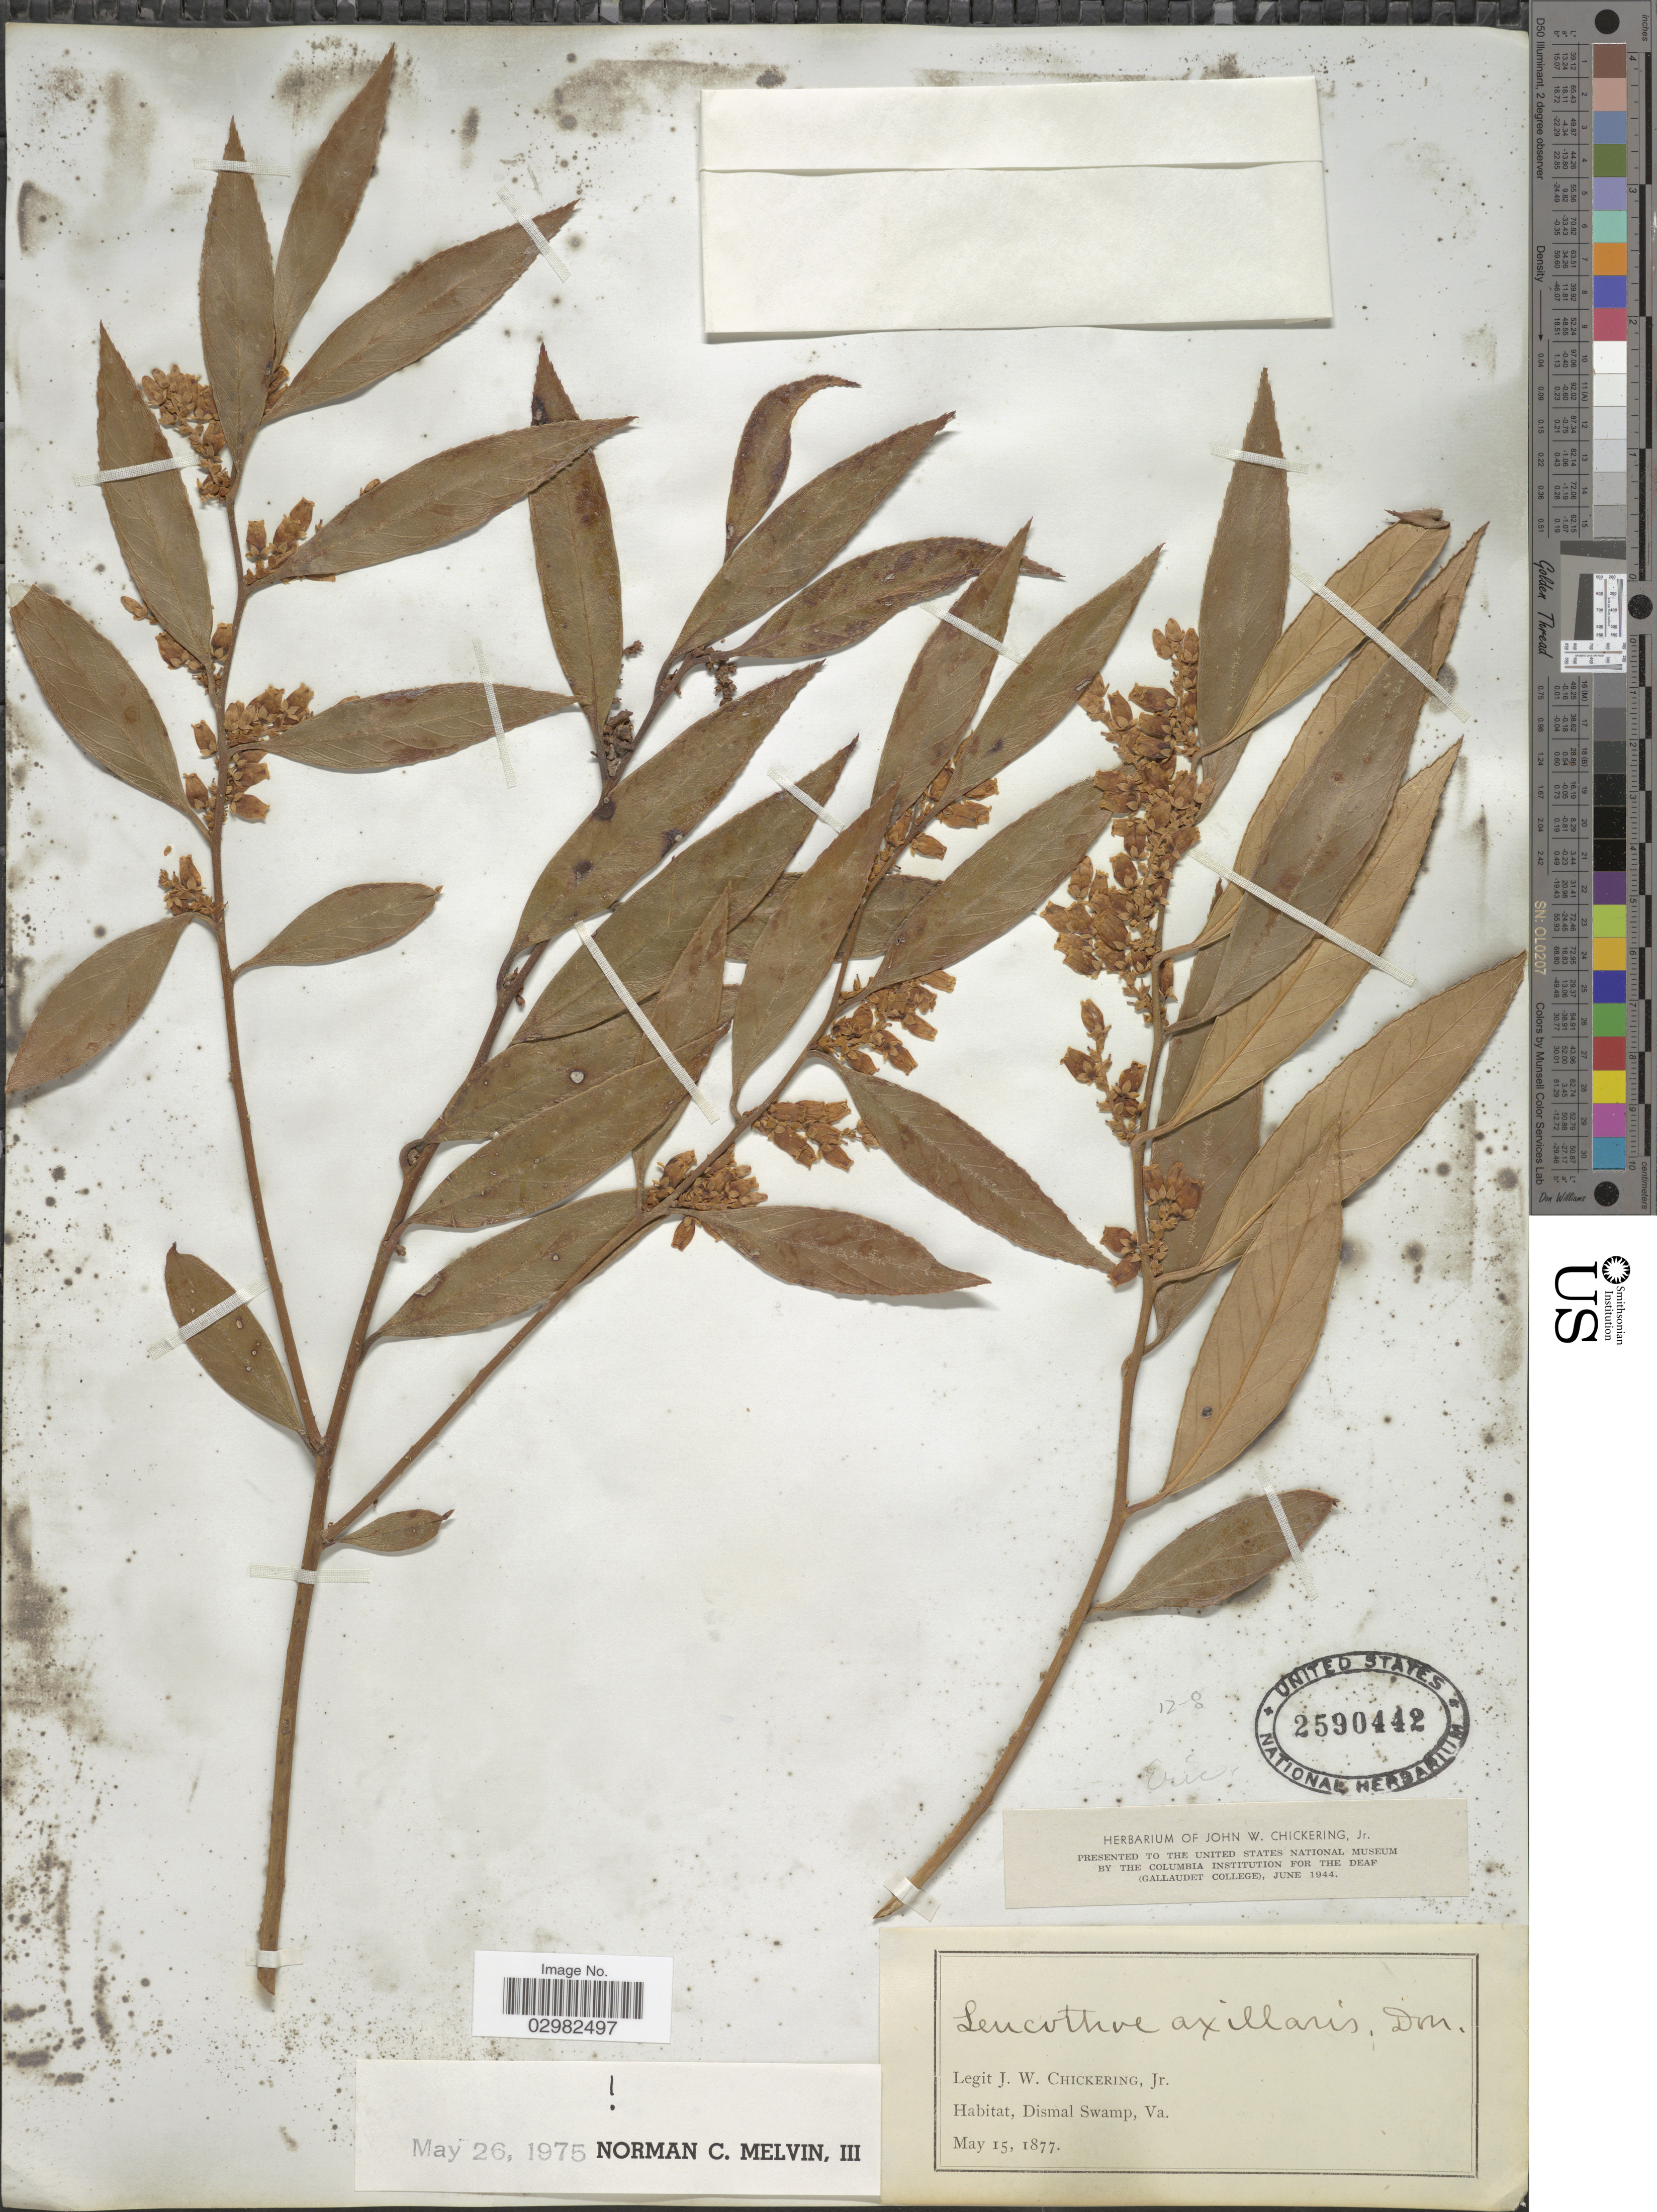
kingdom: Plantae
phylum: Tracheophyta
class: Magnoliopsida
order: Ericales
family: Ericaceae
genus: Leucothoe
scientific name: Leucothoë axillaris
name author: (Lam.) D. Don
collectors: J. W. Chickering Jr.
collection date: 1877-05-15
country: United States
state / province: Virginia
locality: Dismal Swamp.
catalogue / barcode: US 2590442